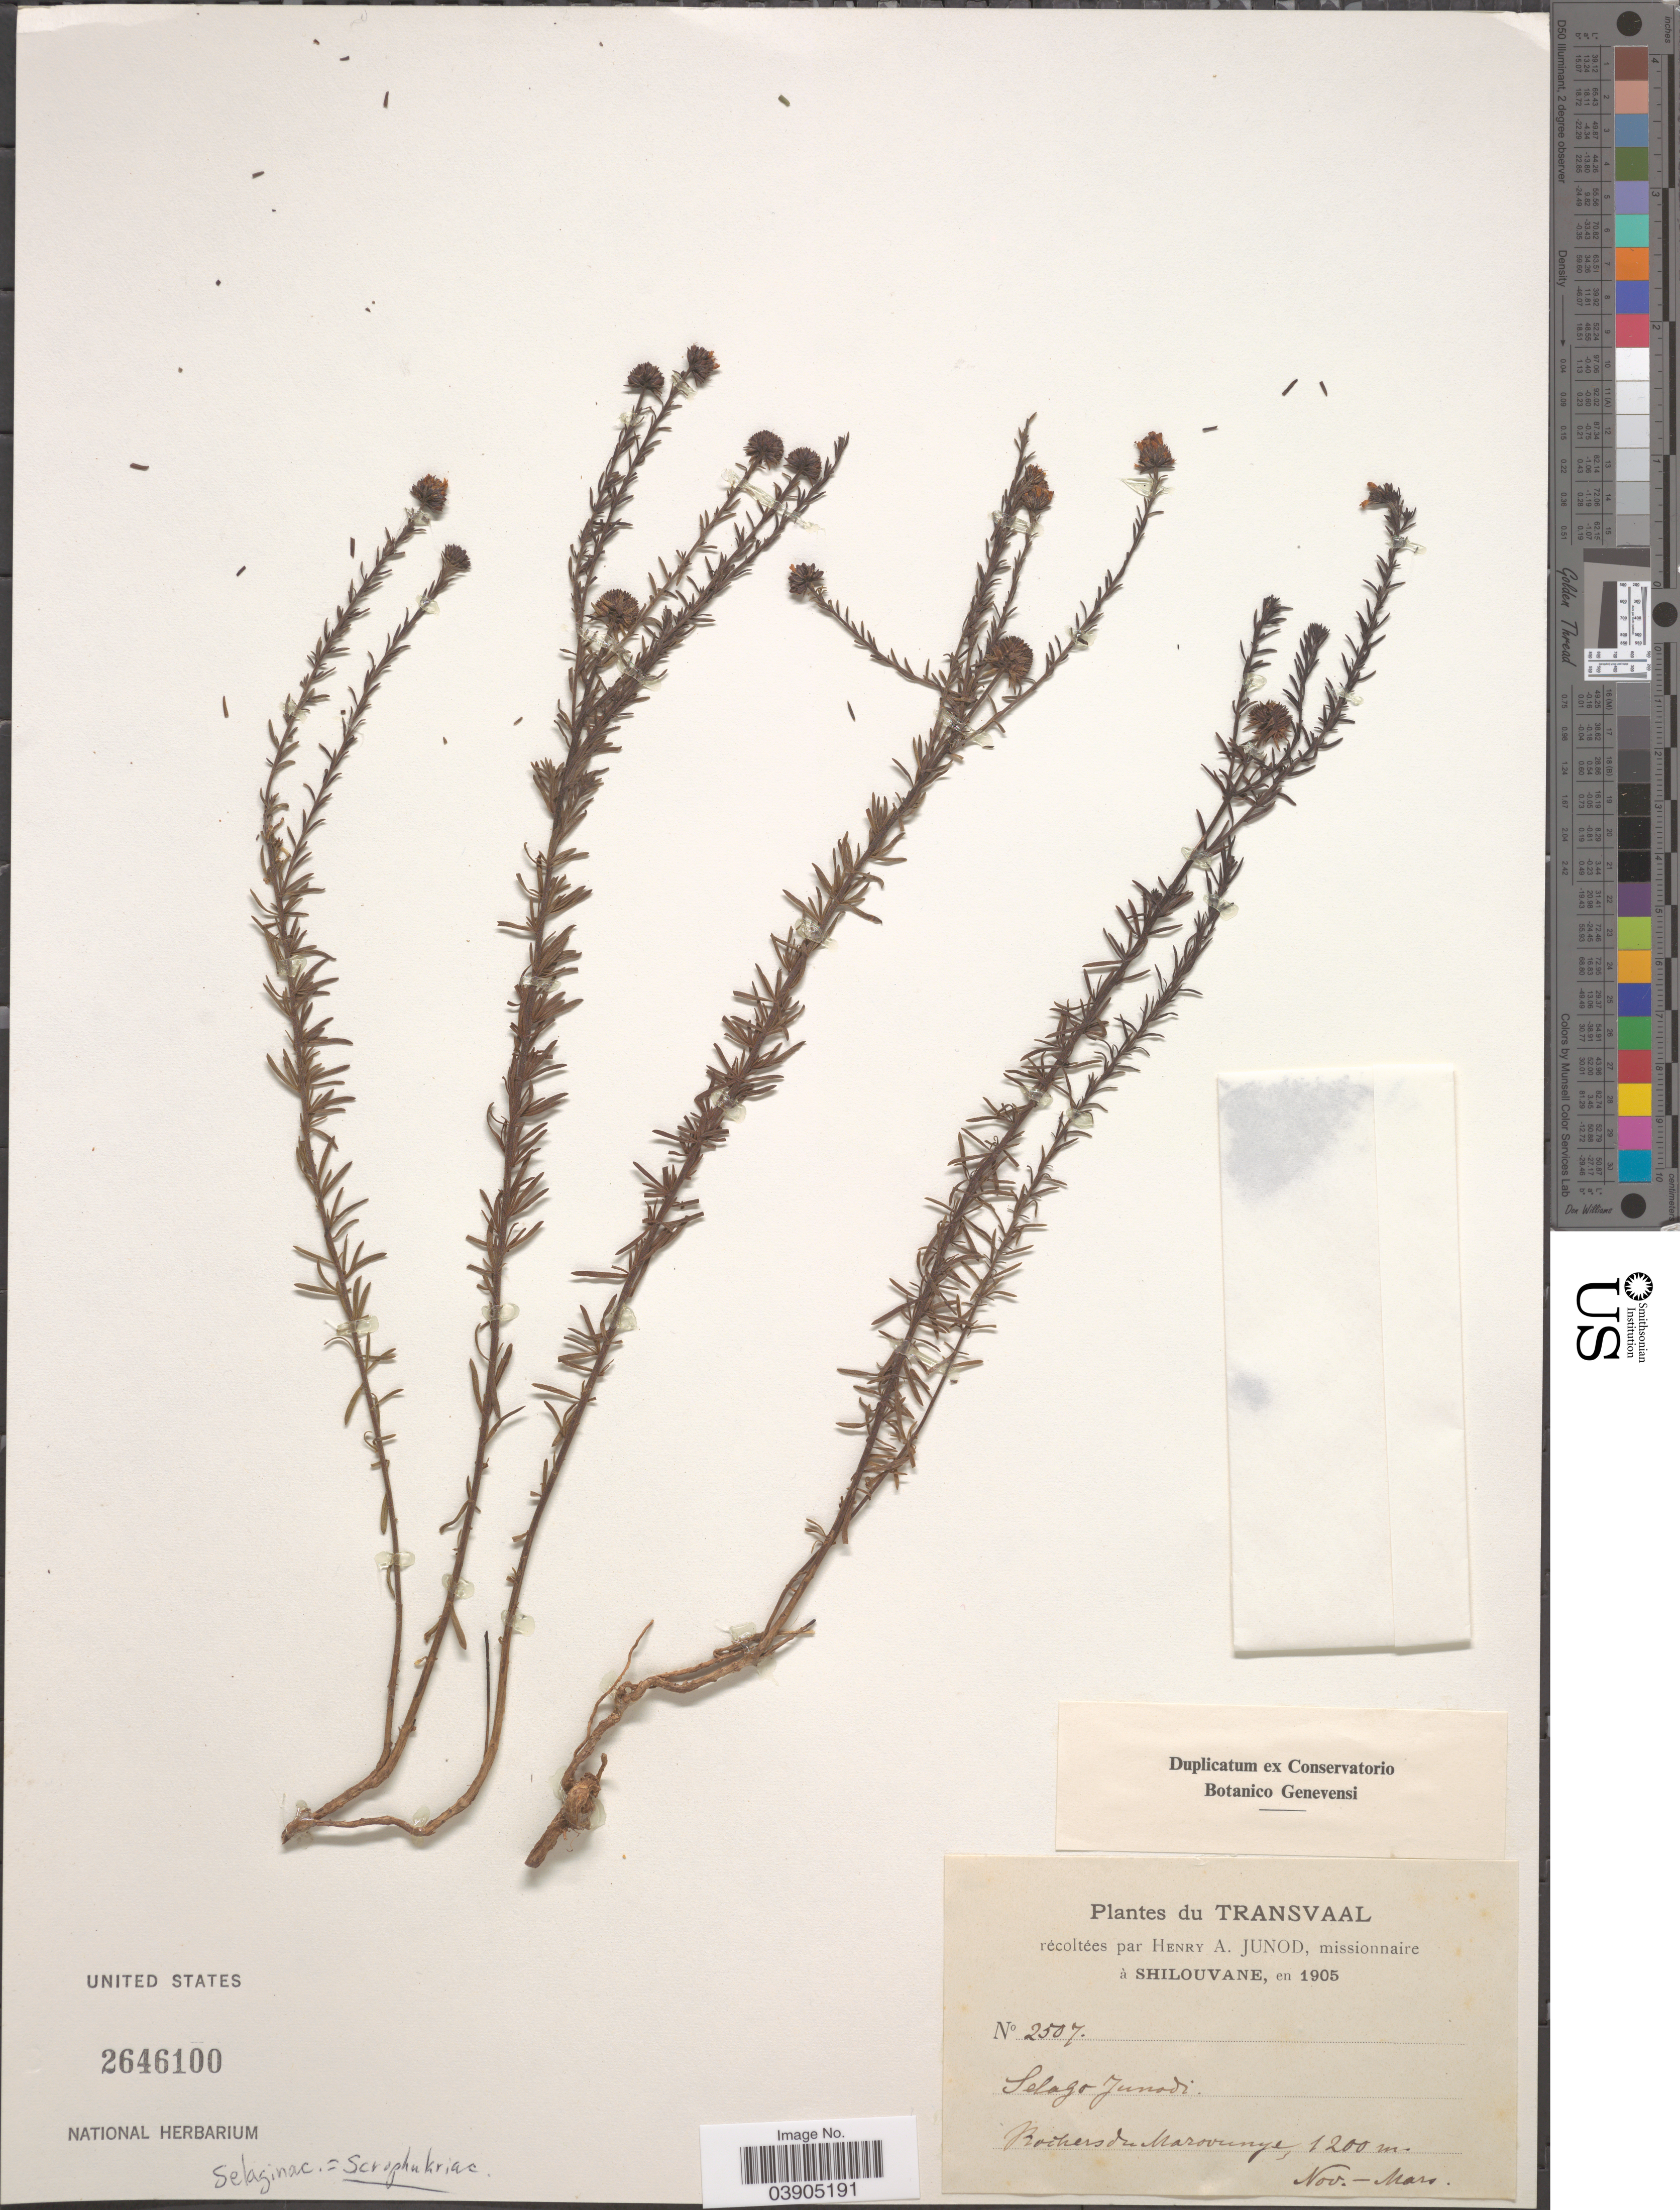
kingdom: Plantae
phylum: Tracheophyta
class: Magnoliopsida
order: Lamiales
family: Scrophulariaceae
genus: Selago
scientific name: Selago junodii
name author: Rolfe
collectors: H. Junod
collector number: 2507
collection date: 1905-03/1905-11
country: South Africa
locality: Transvaal. Rochers du Marovunye.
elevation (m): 1200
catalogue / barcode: US 2646100